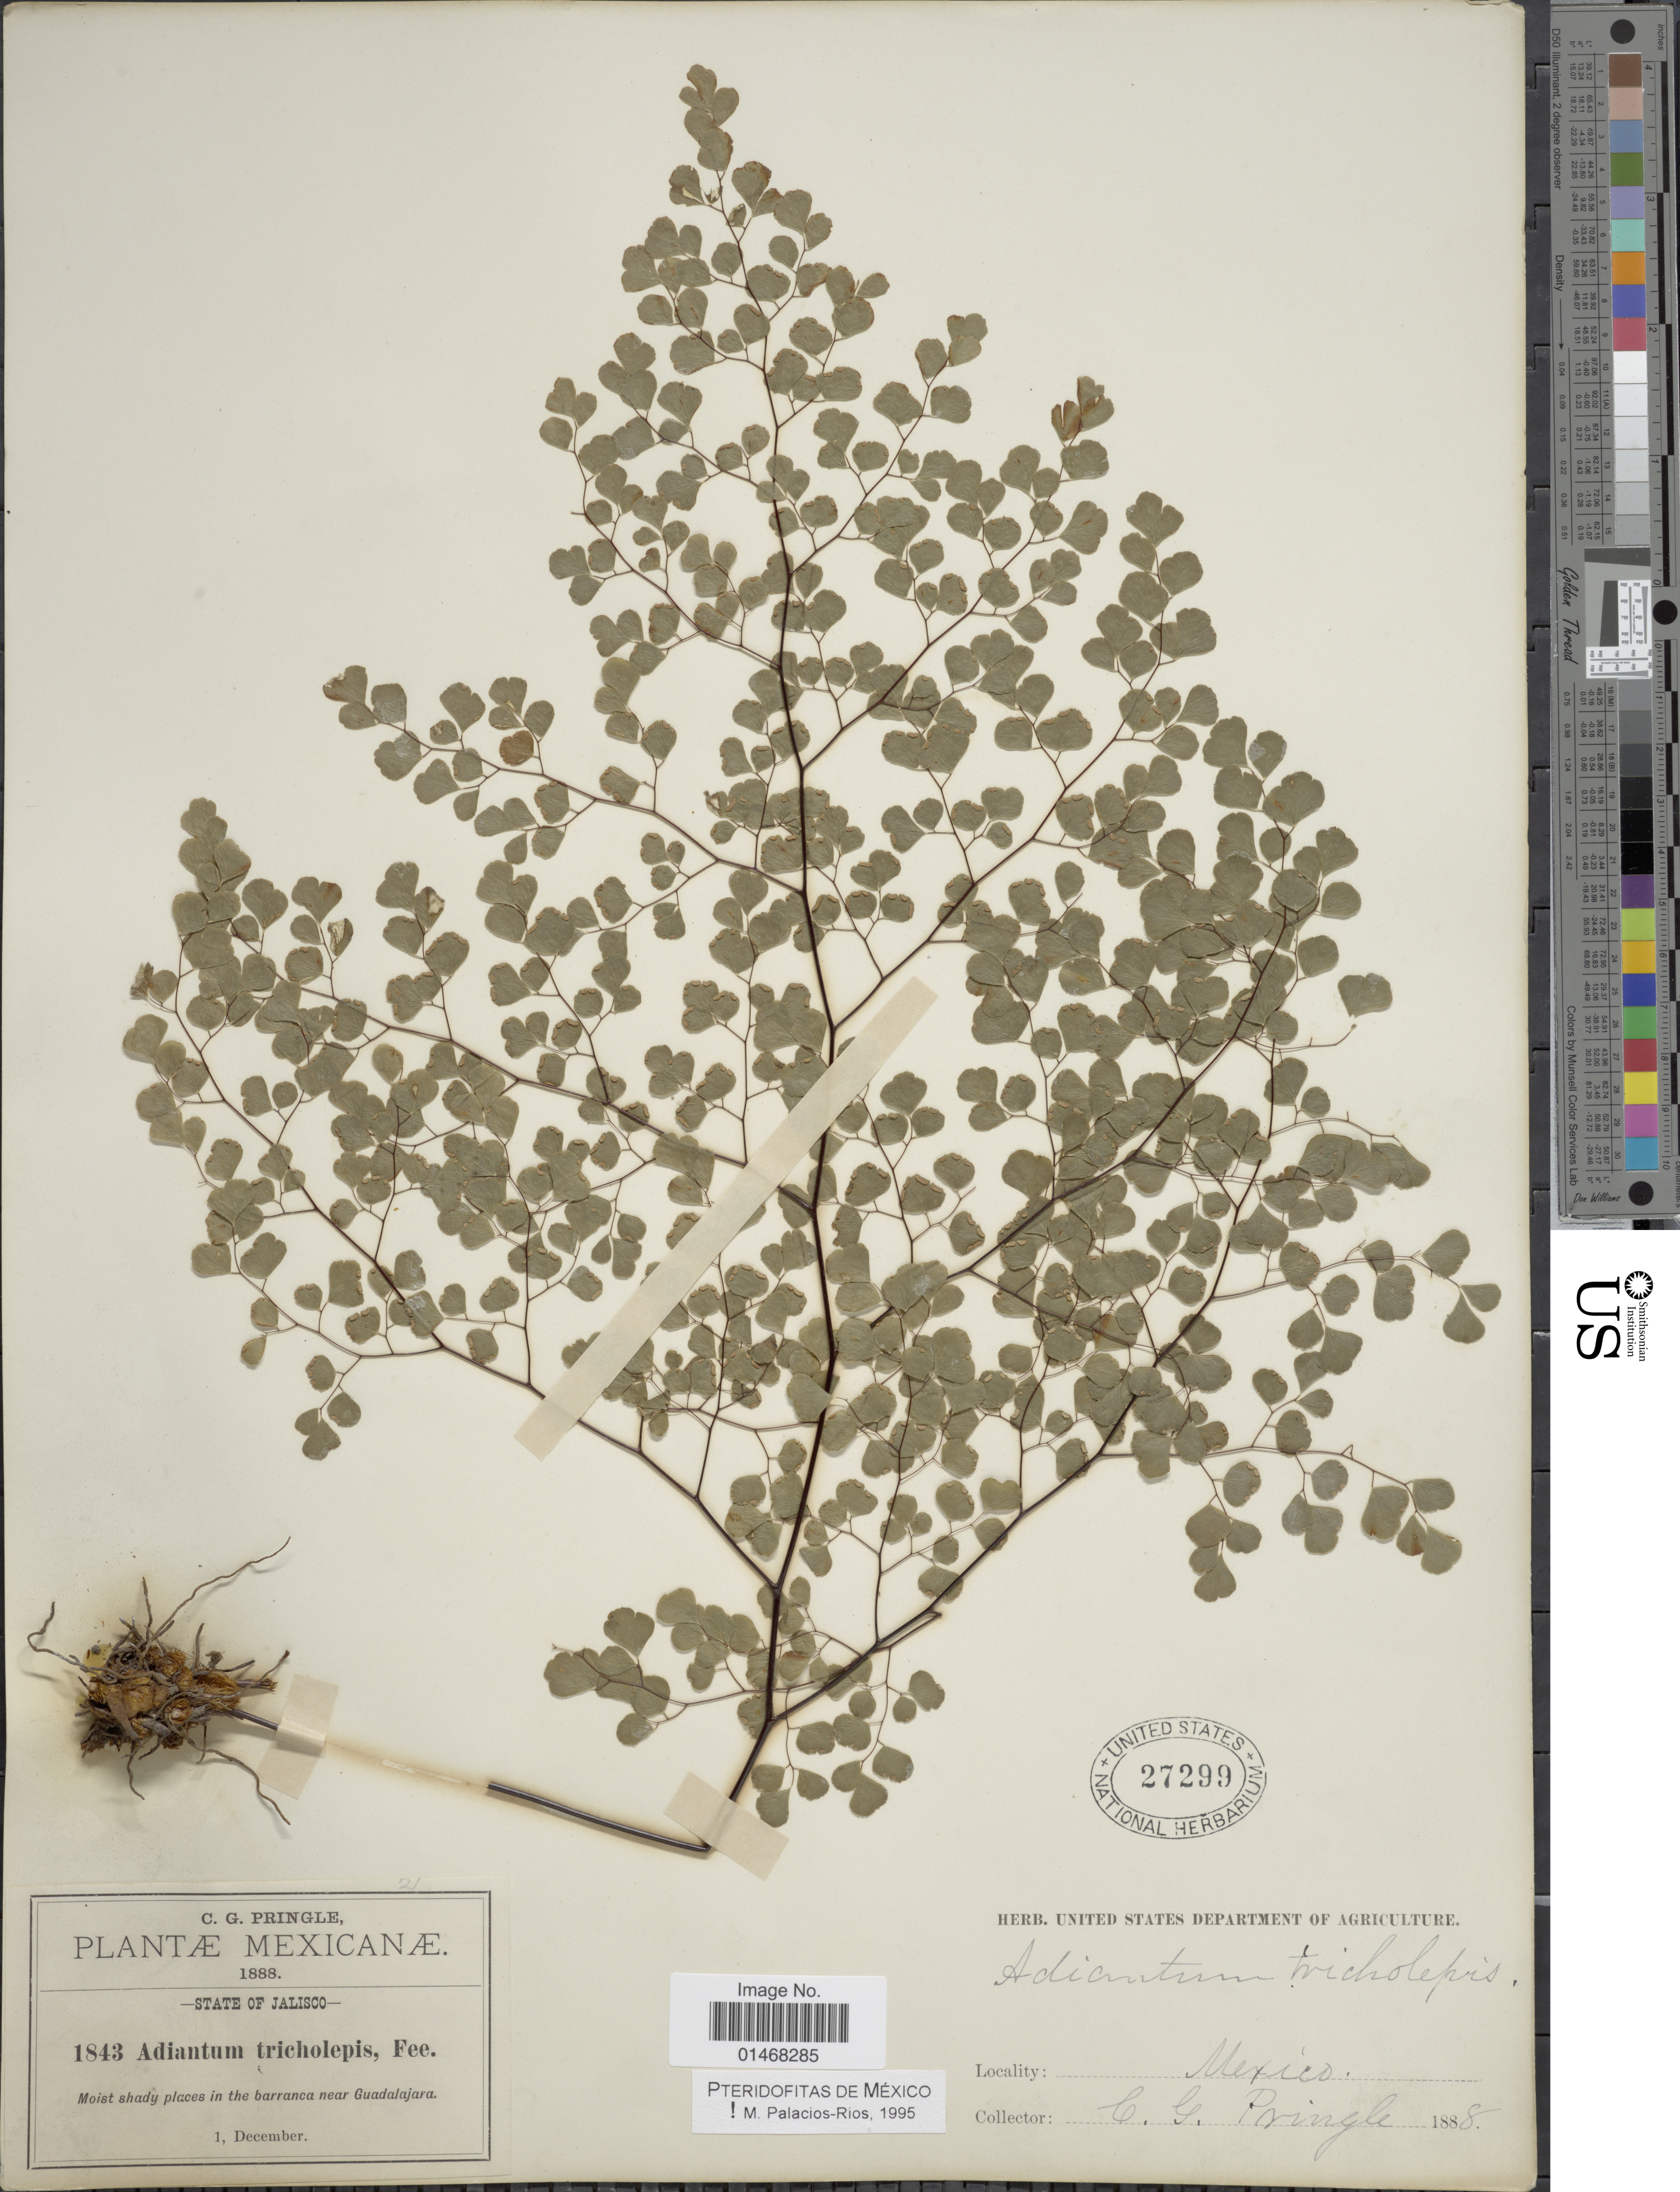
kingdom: Plantae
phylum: Tracheophyta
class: Polypodiopsida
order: Polypodiales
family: Pteridaceae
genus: Adiantum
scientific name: Adiantum tricholepis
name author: Fée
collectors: C. G. Pringle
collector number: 1843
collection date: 1888-12-01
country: Mexico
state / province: Jalisco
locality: Moist shady places in the barranca near Guadaljara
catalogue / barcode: US 27299